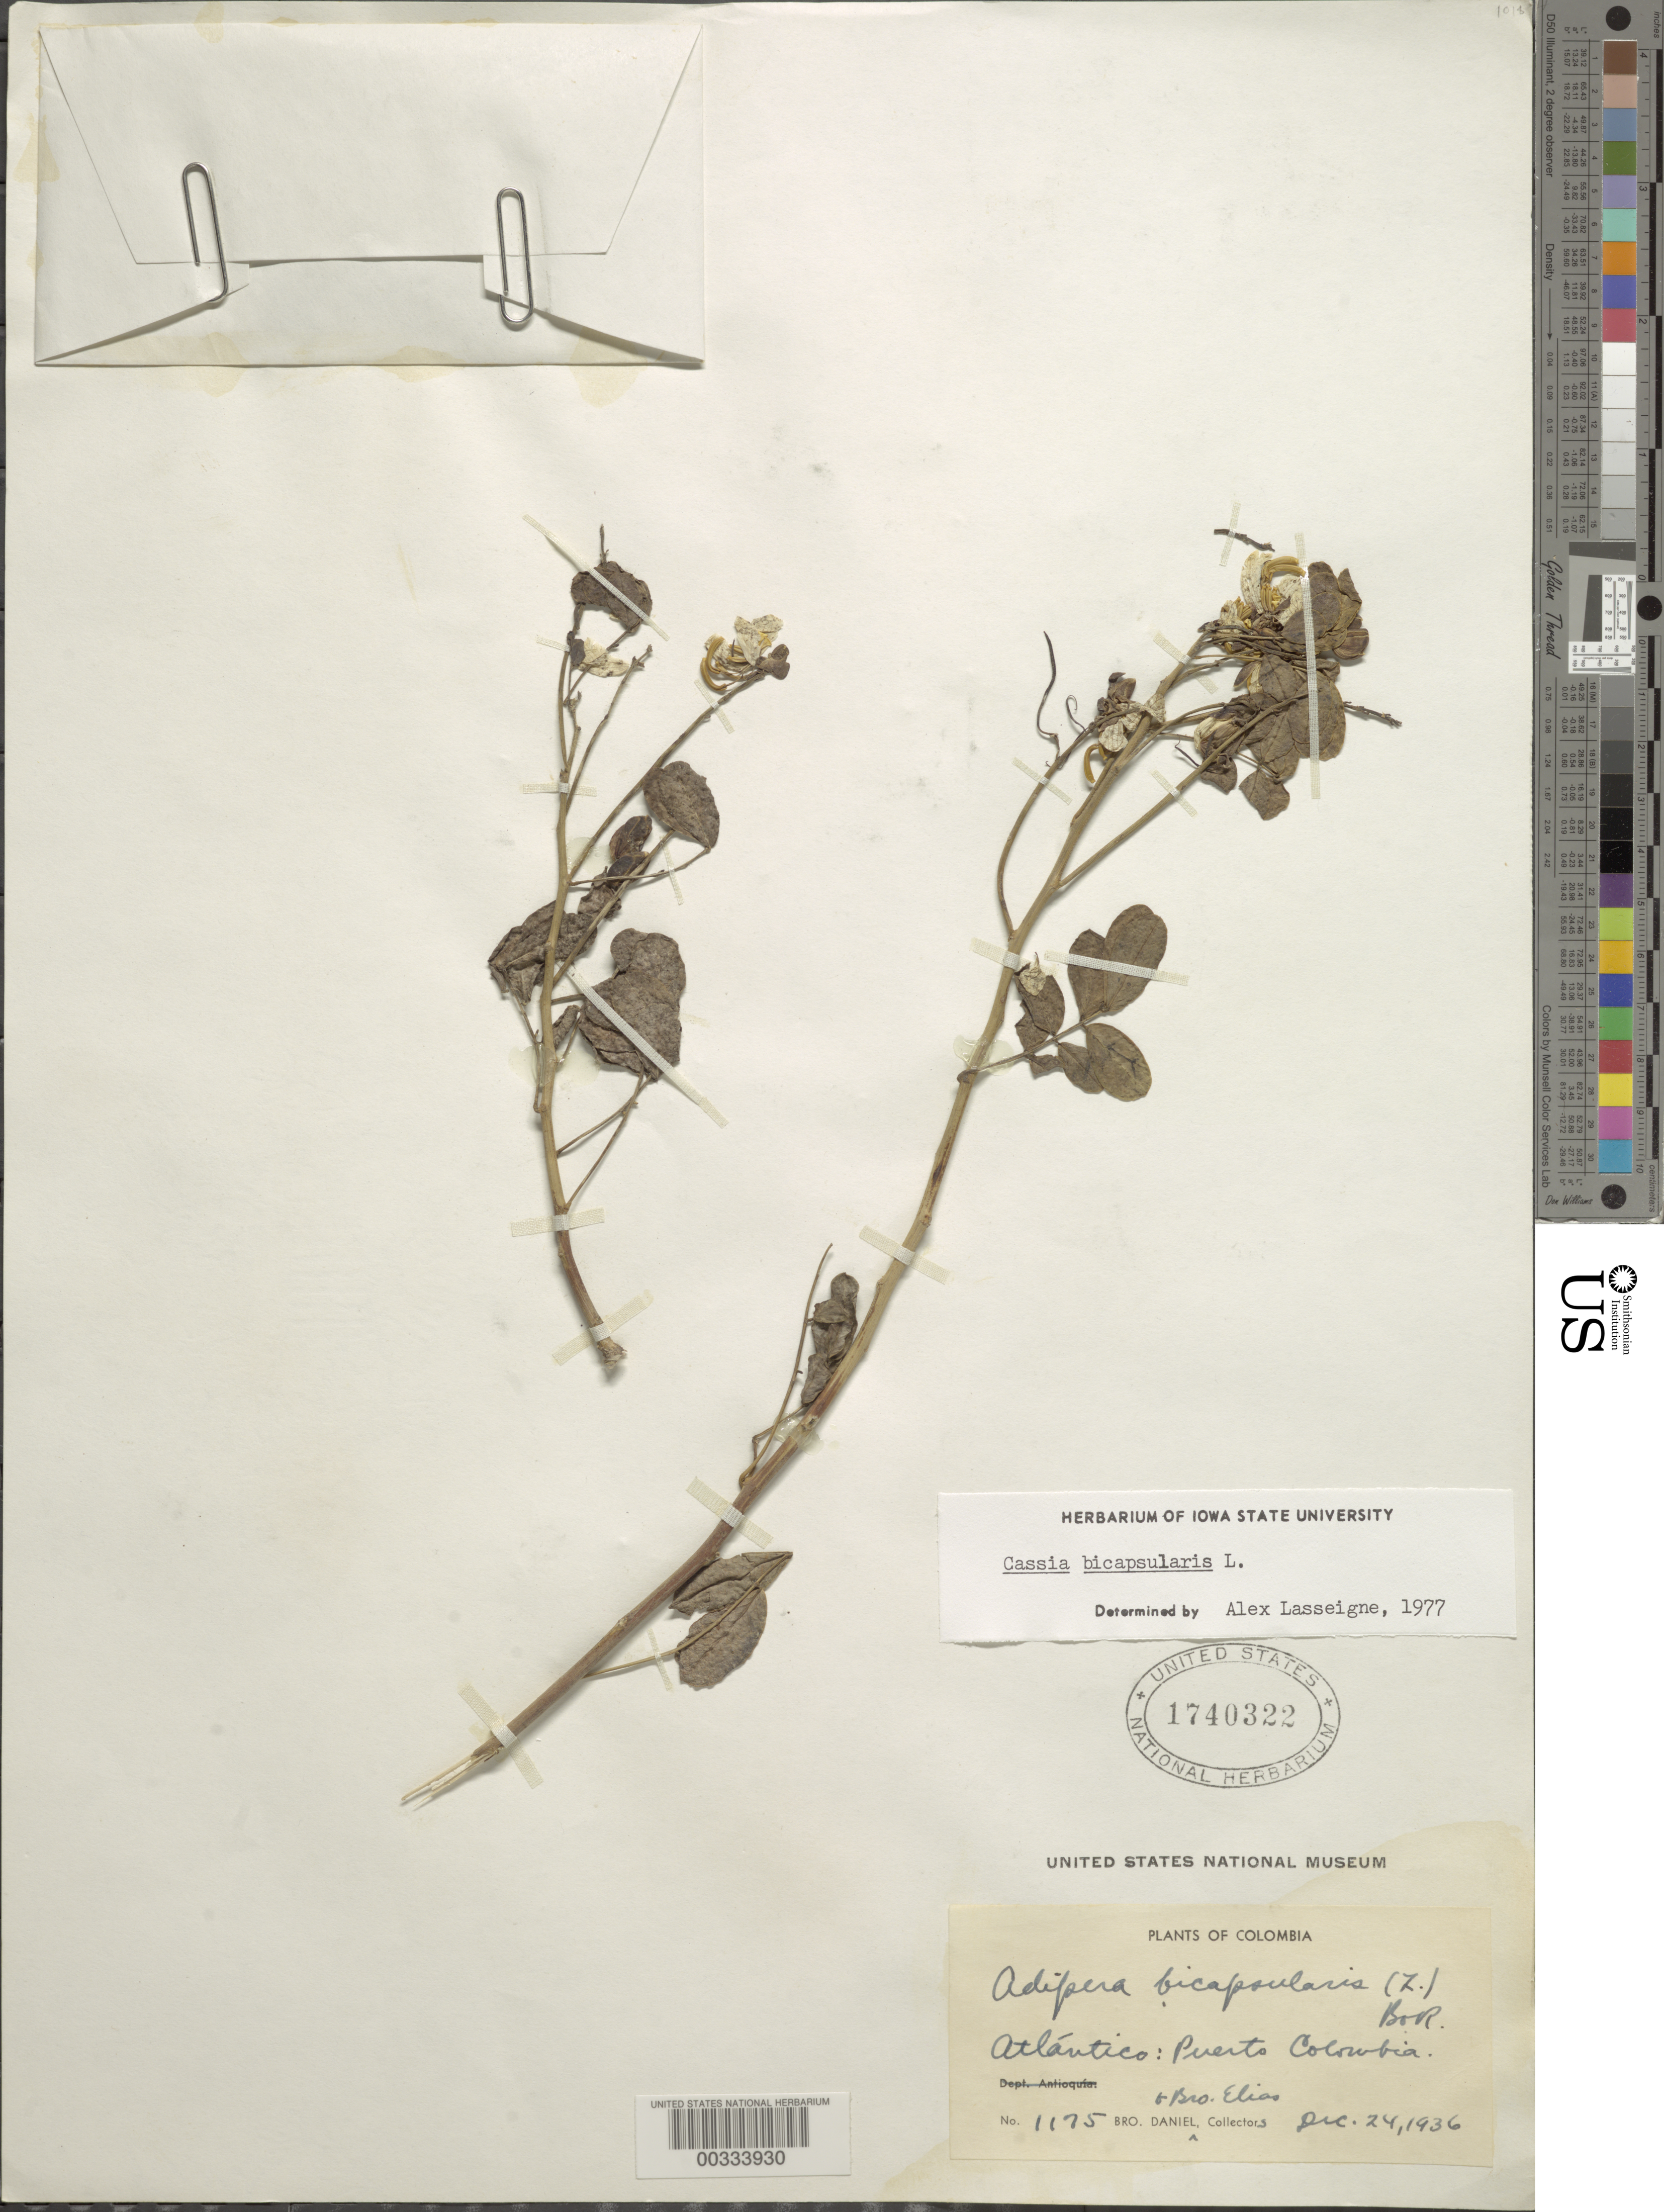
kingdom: Plantae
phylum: Tracheophyta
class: Magnoliopsida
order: Fabales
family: Fabaceae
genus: Senna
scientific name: Senna bicapsularis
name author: (L.) Roxb.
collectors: Bro. Daniel & Bro. Elias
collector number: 1175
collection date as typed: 24 Dec 1936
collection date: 1936-12-24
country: Colombia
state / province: Atlántico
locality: Puerto Colombia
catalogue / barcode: US 1740322